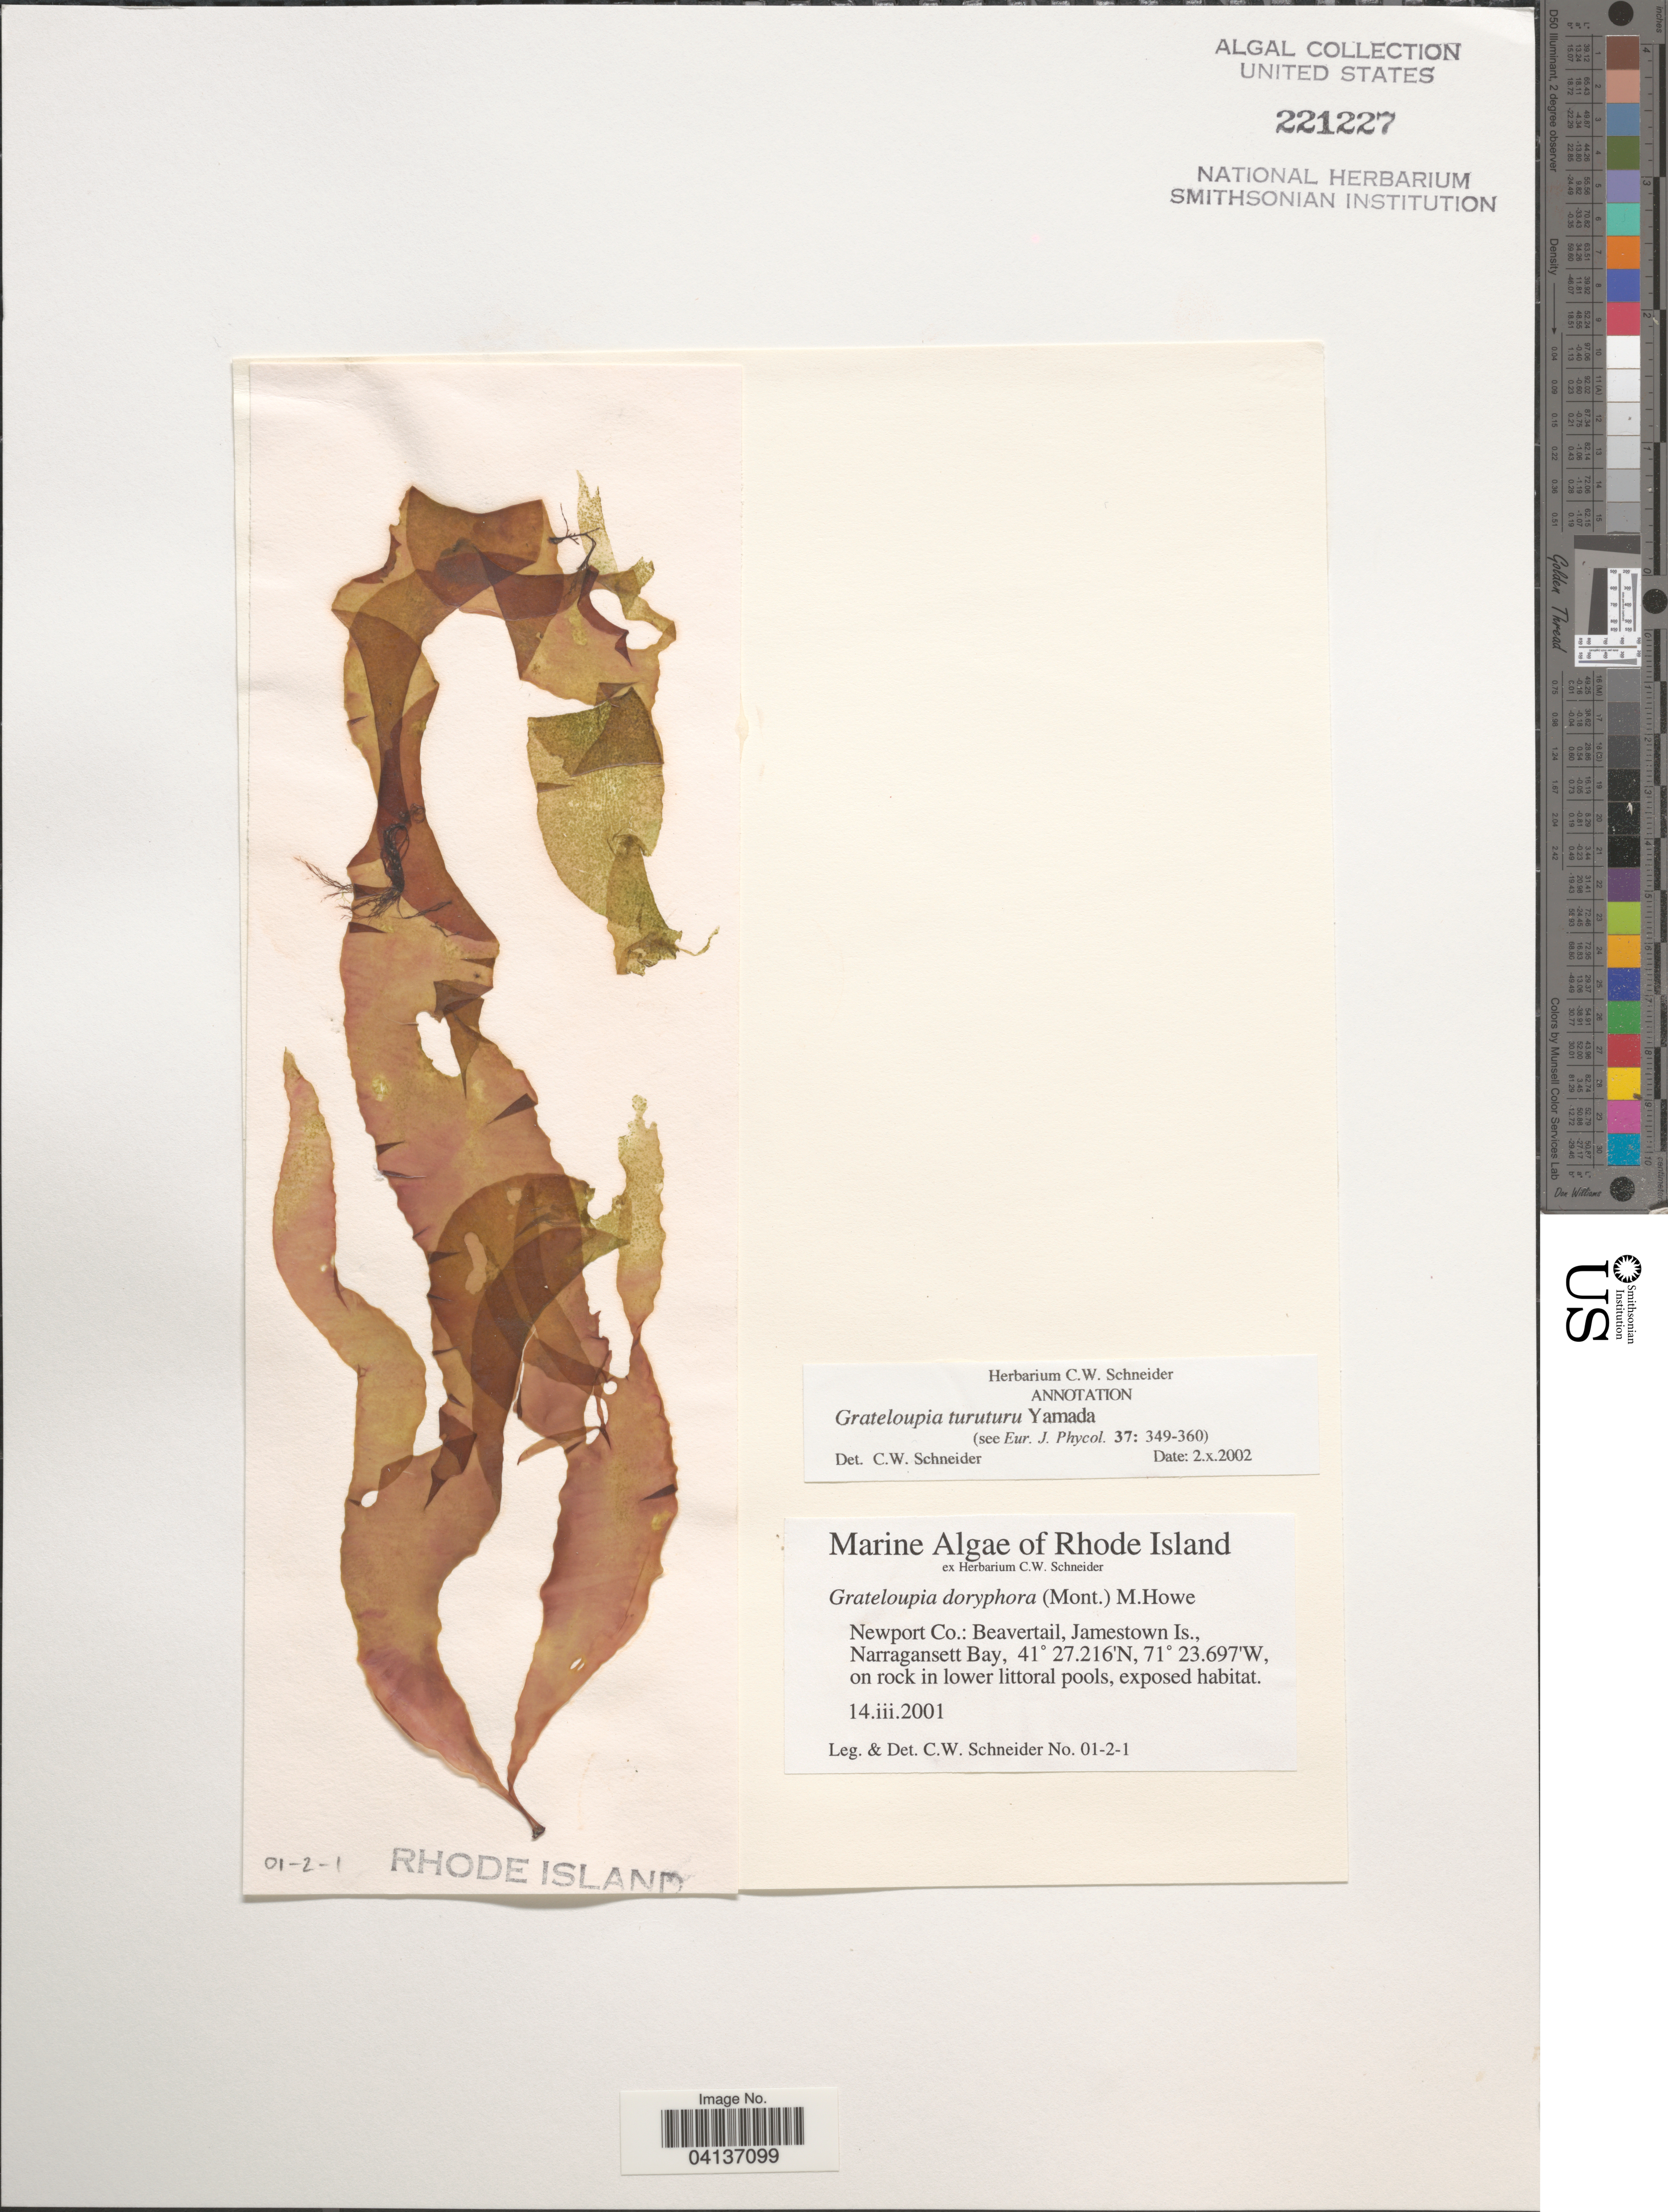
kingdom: Plantae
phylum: Rhodophyta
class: Florideophyceae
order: Halymeniales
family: Halymeniaceae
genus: Grateloupia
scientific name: Grateloupia turuturu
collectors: C. W.Schneider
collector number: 01-2-1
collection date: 2001-03-14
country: United States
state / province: Rhode Island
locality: Newport Co.: Beavertail, Jamestown Is., Narragansett Bay.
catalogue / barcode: US 221227